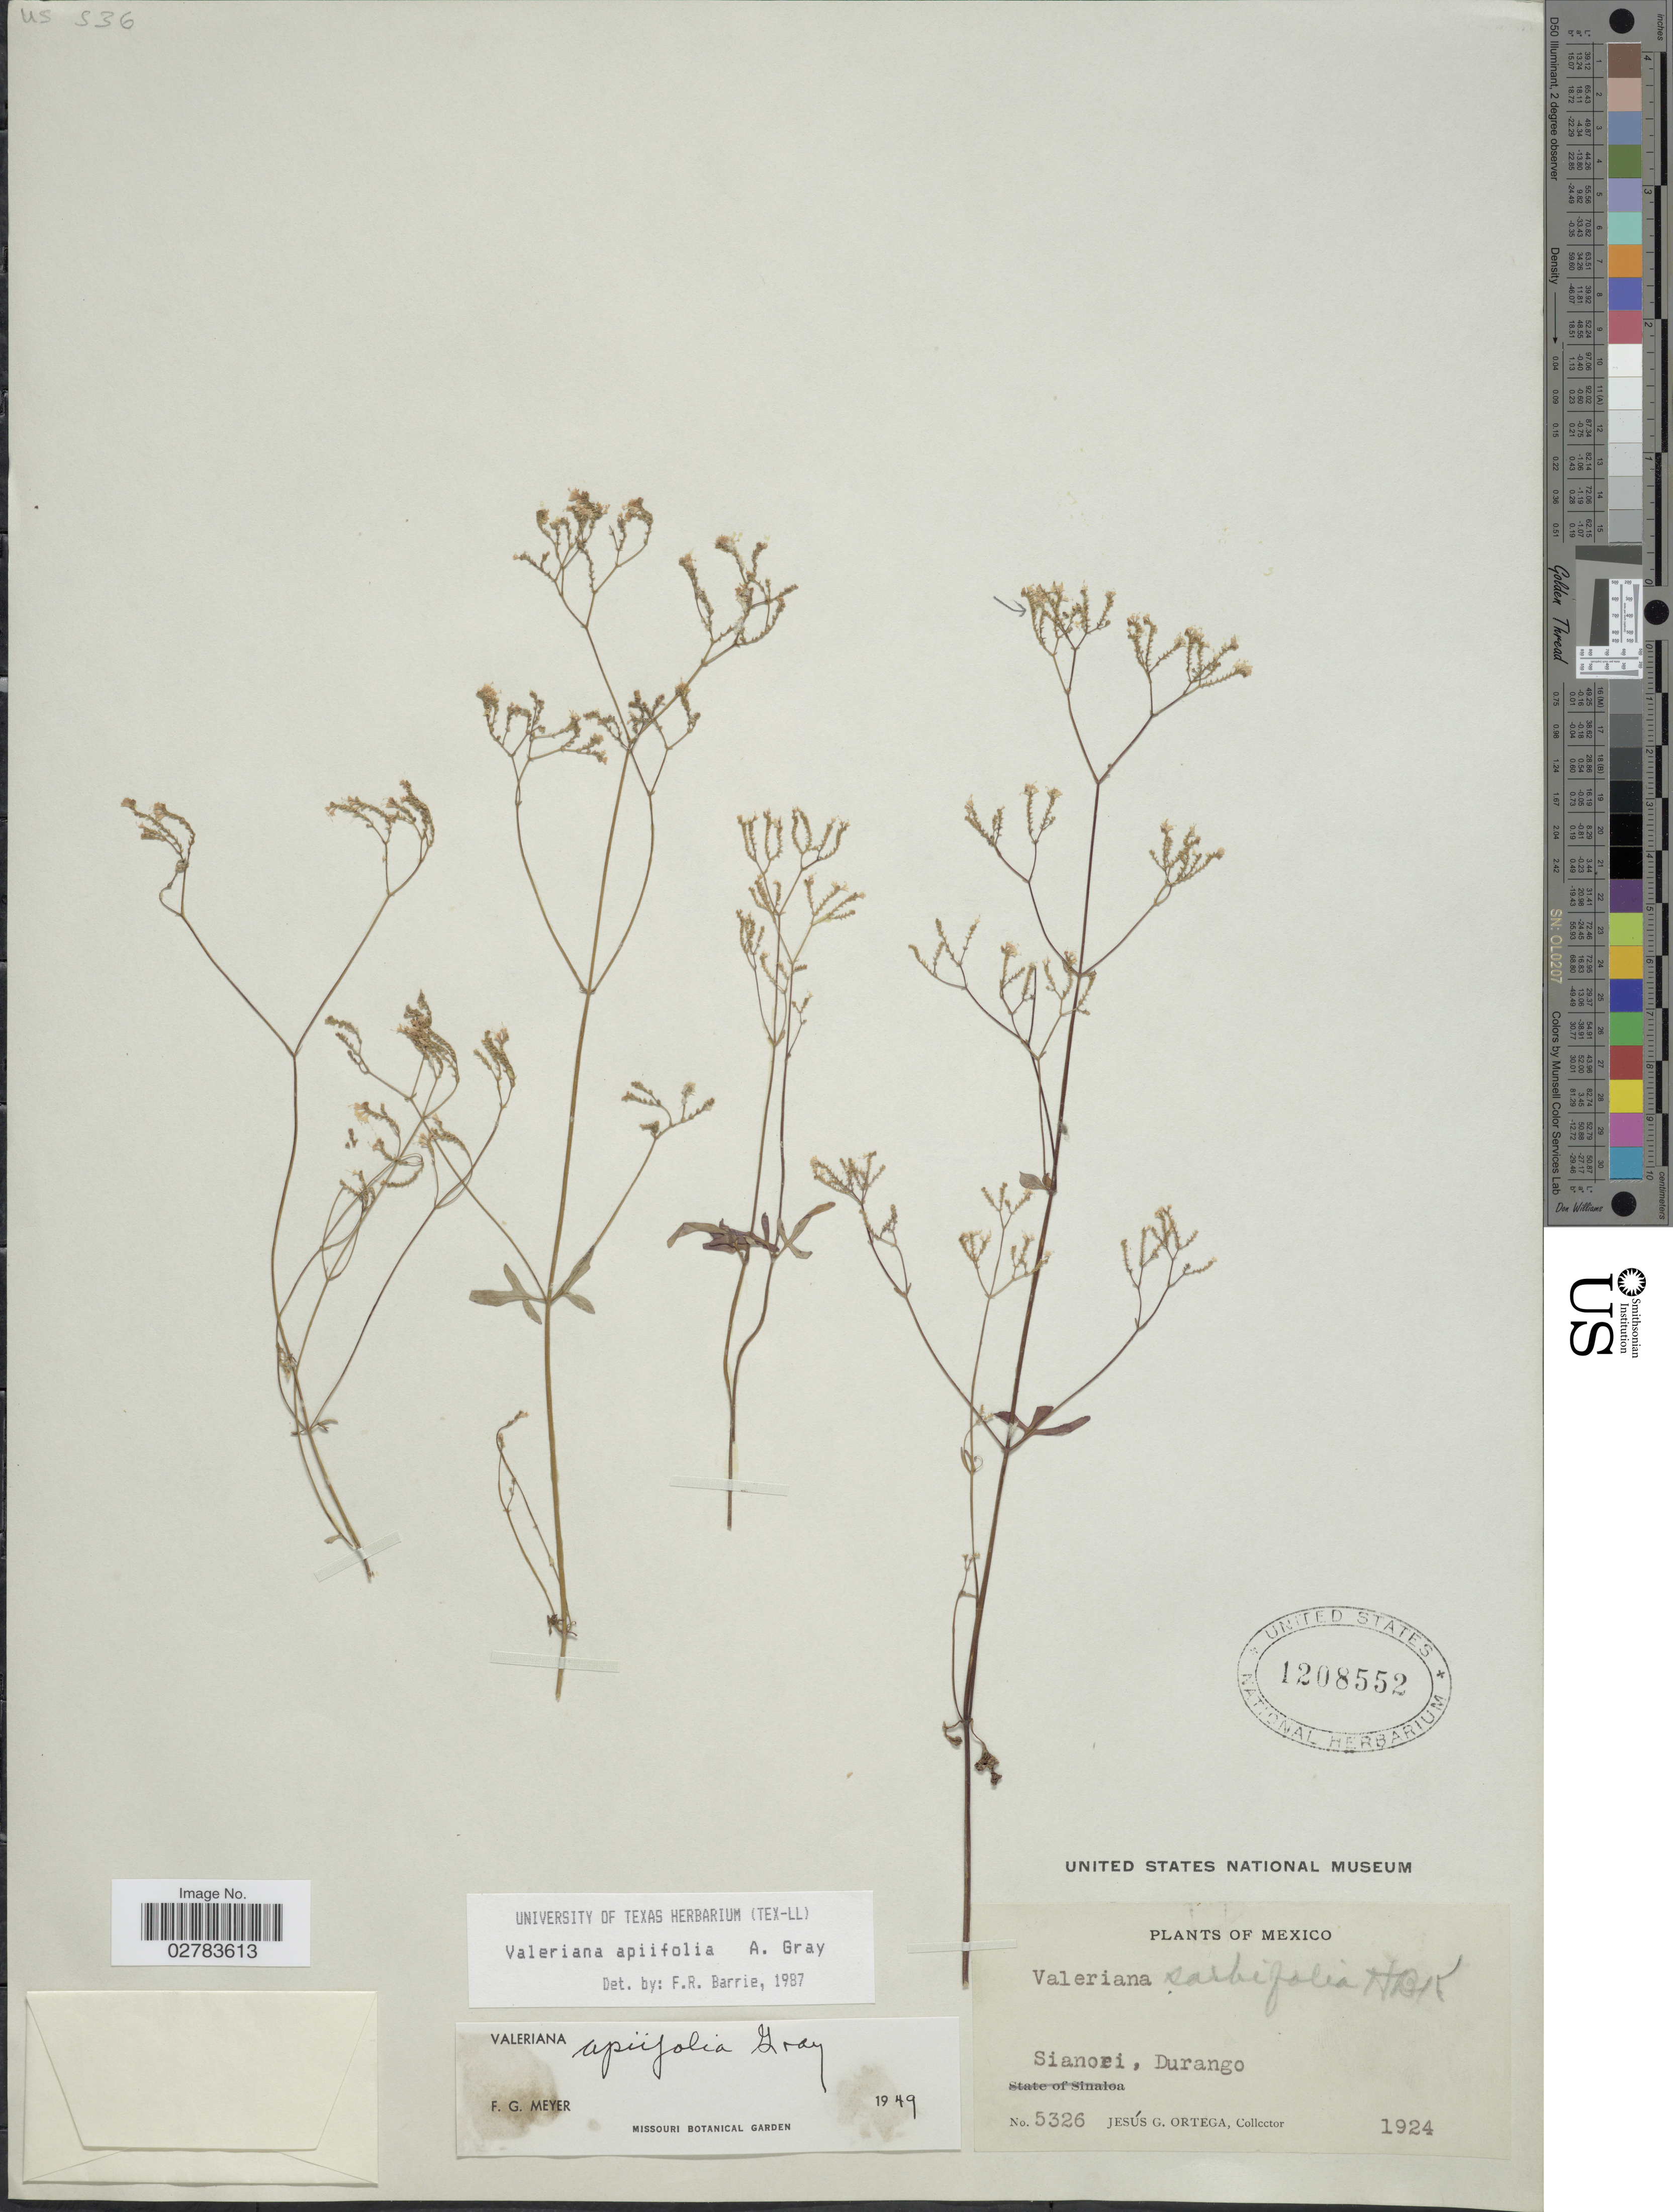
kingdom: Plantae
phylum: Tracheophyta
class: Magnoliopsida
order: Dipsacales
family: Caprifoliaceae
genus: Valeriana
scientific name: Valeriana apiifolia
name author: A. Gray ex S. Watson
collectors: J. Ortega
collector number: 5326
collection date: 1924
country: Mexico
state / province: Durango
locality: Sianori.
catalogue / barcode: US 1208552